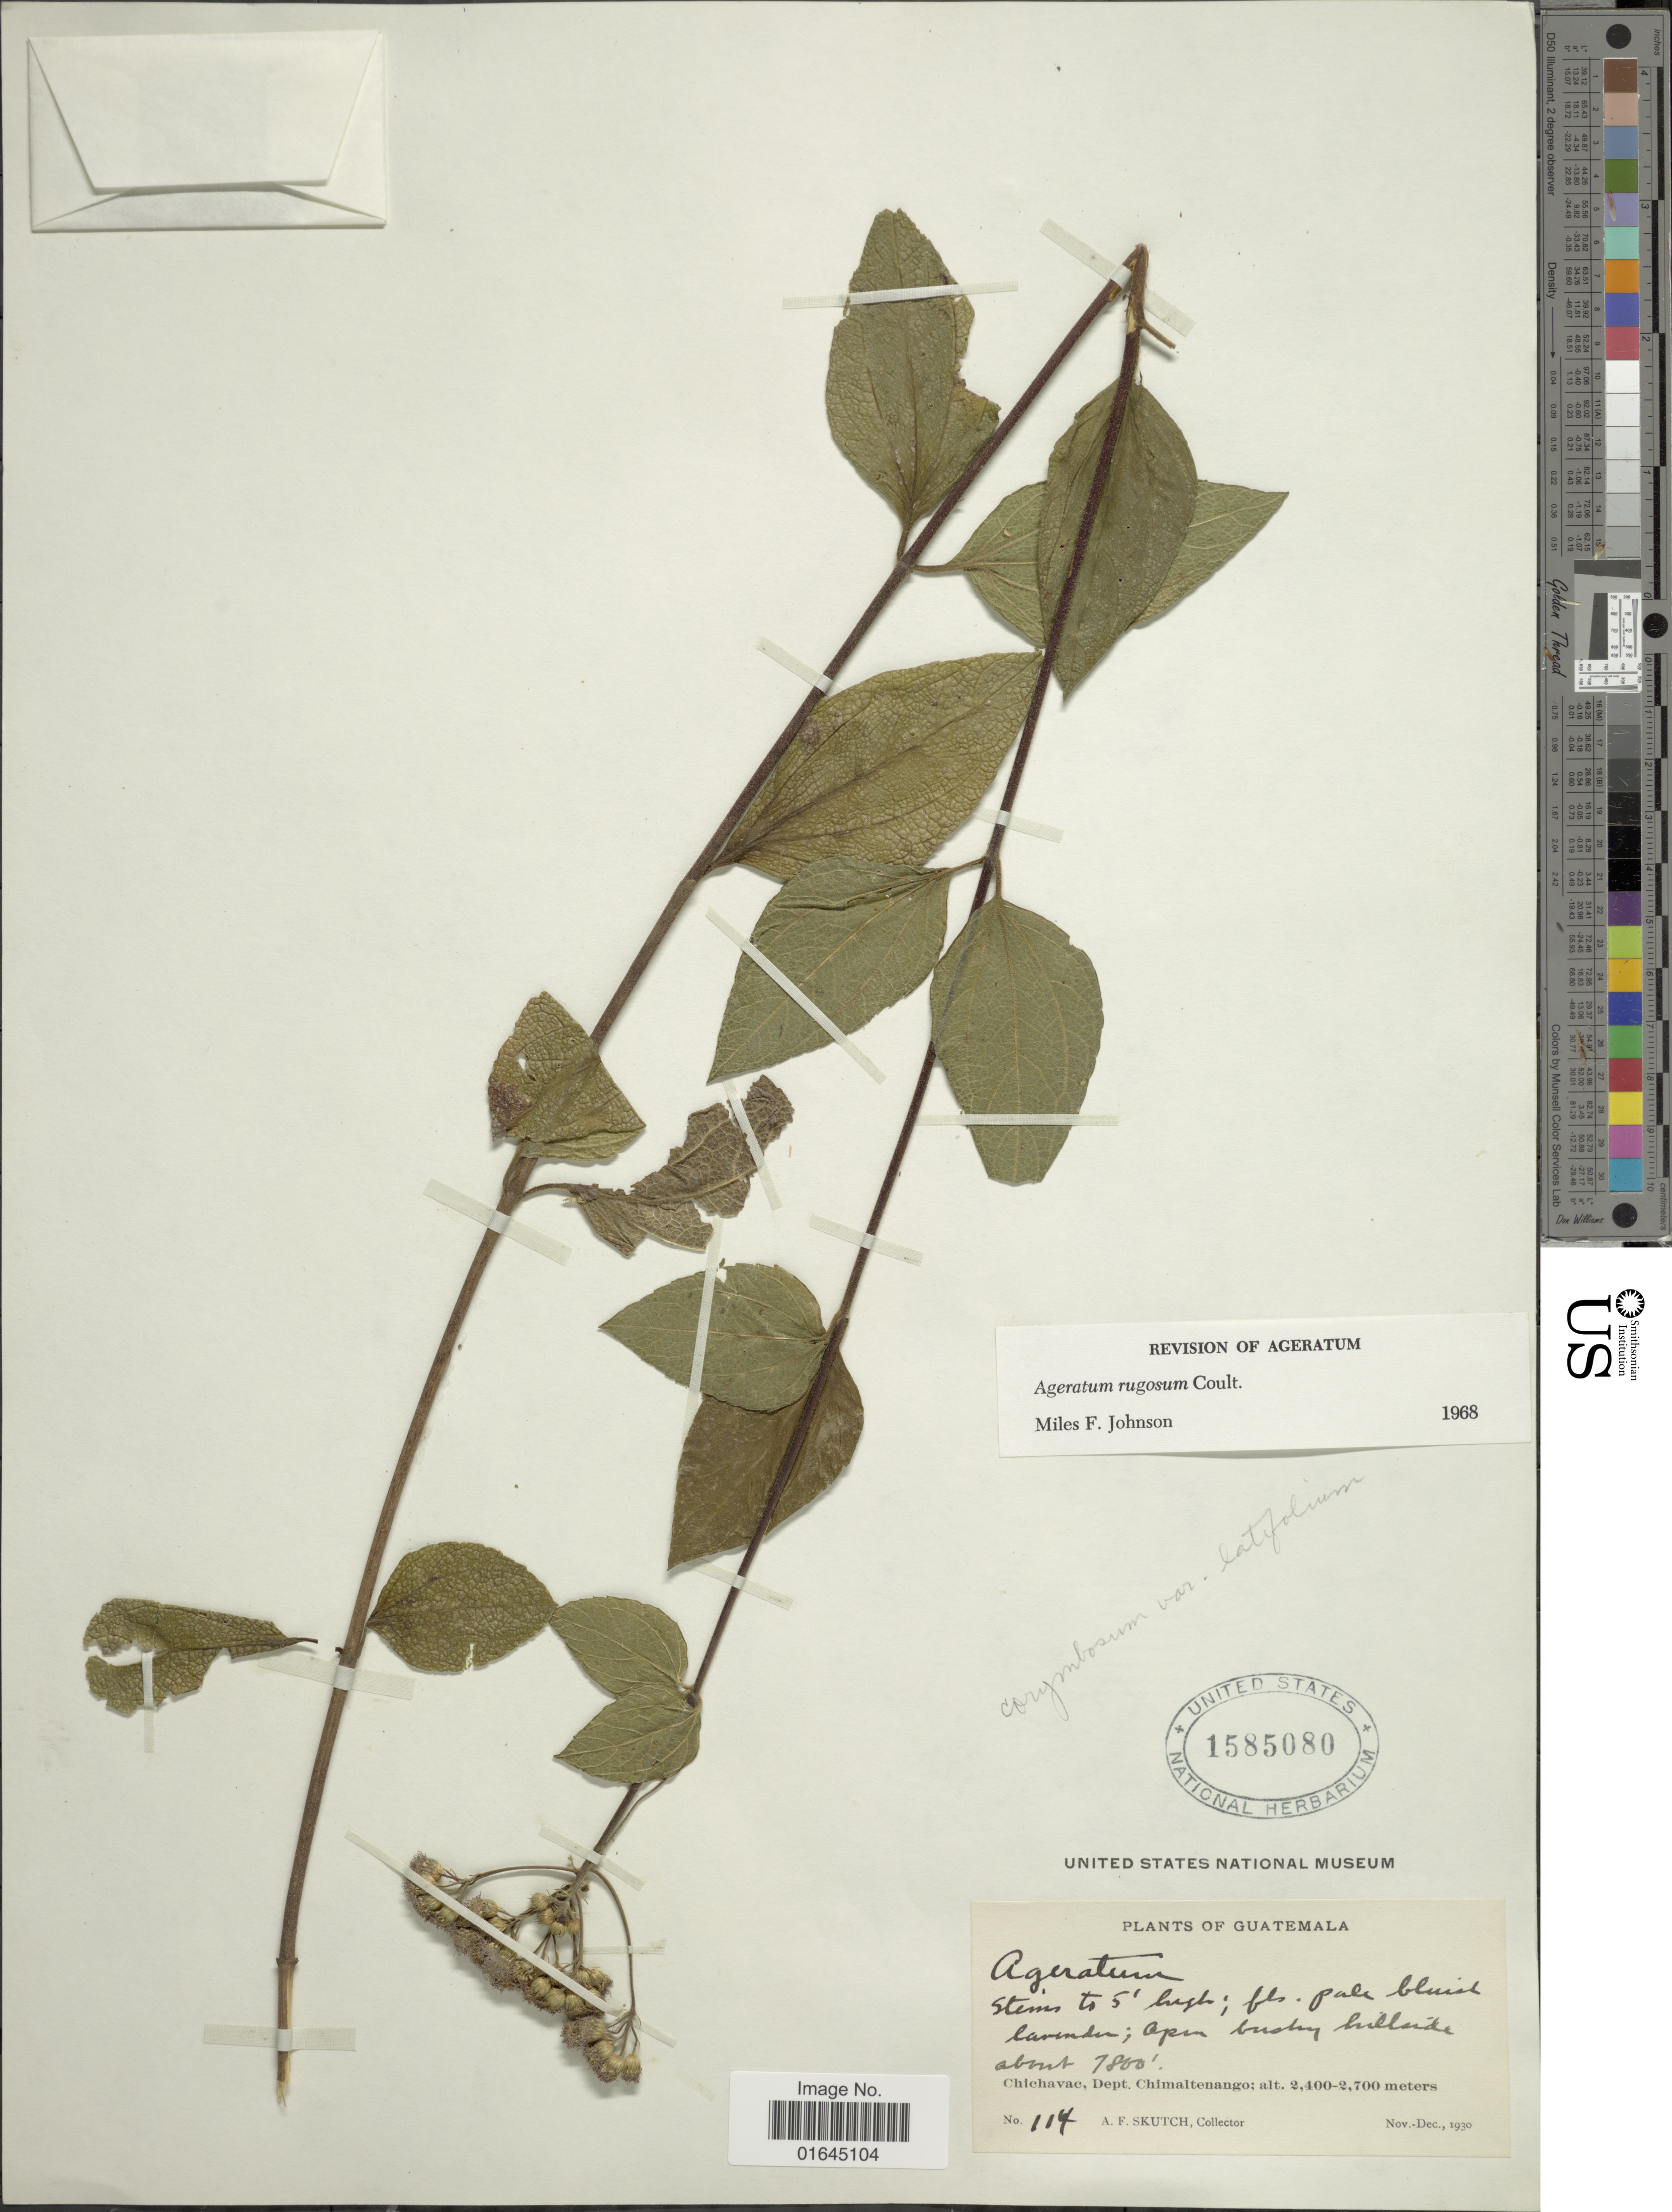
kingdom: Plantae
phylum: Tracheophyta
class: Magnoliopsida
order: Asterales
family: Asteraceae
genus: Ageratum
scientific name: Ageratum rugosum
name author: J.M. Coult.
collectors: A. F. Skutch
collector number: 114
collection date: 1930-11/1930-12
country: Guatemala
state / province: Chimaltenango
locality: Chichavac, Dept. Chimaltenango.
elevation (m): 2377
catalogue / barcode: US 1585080